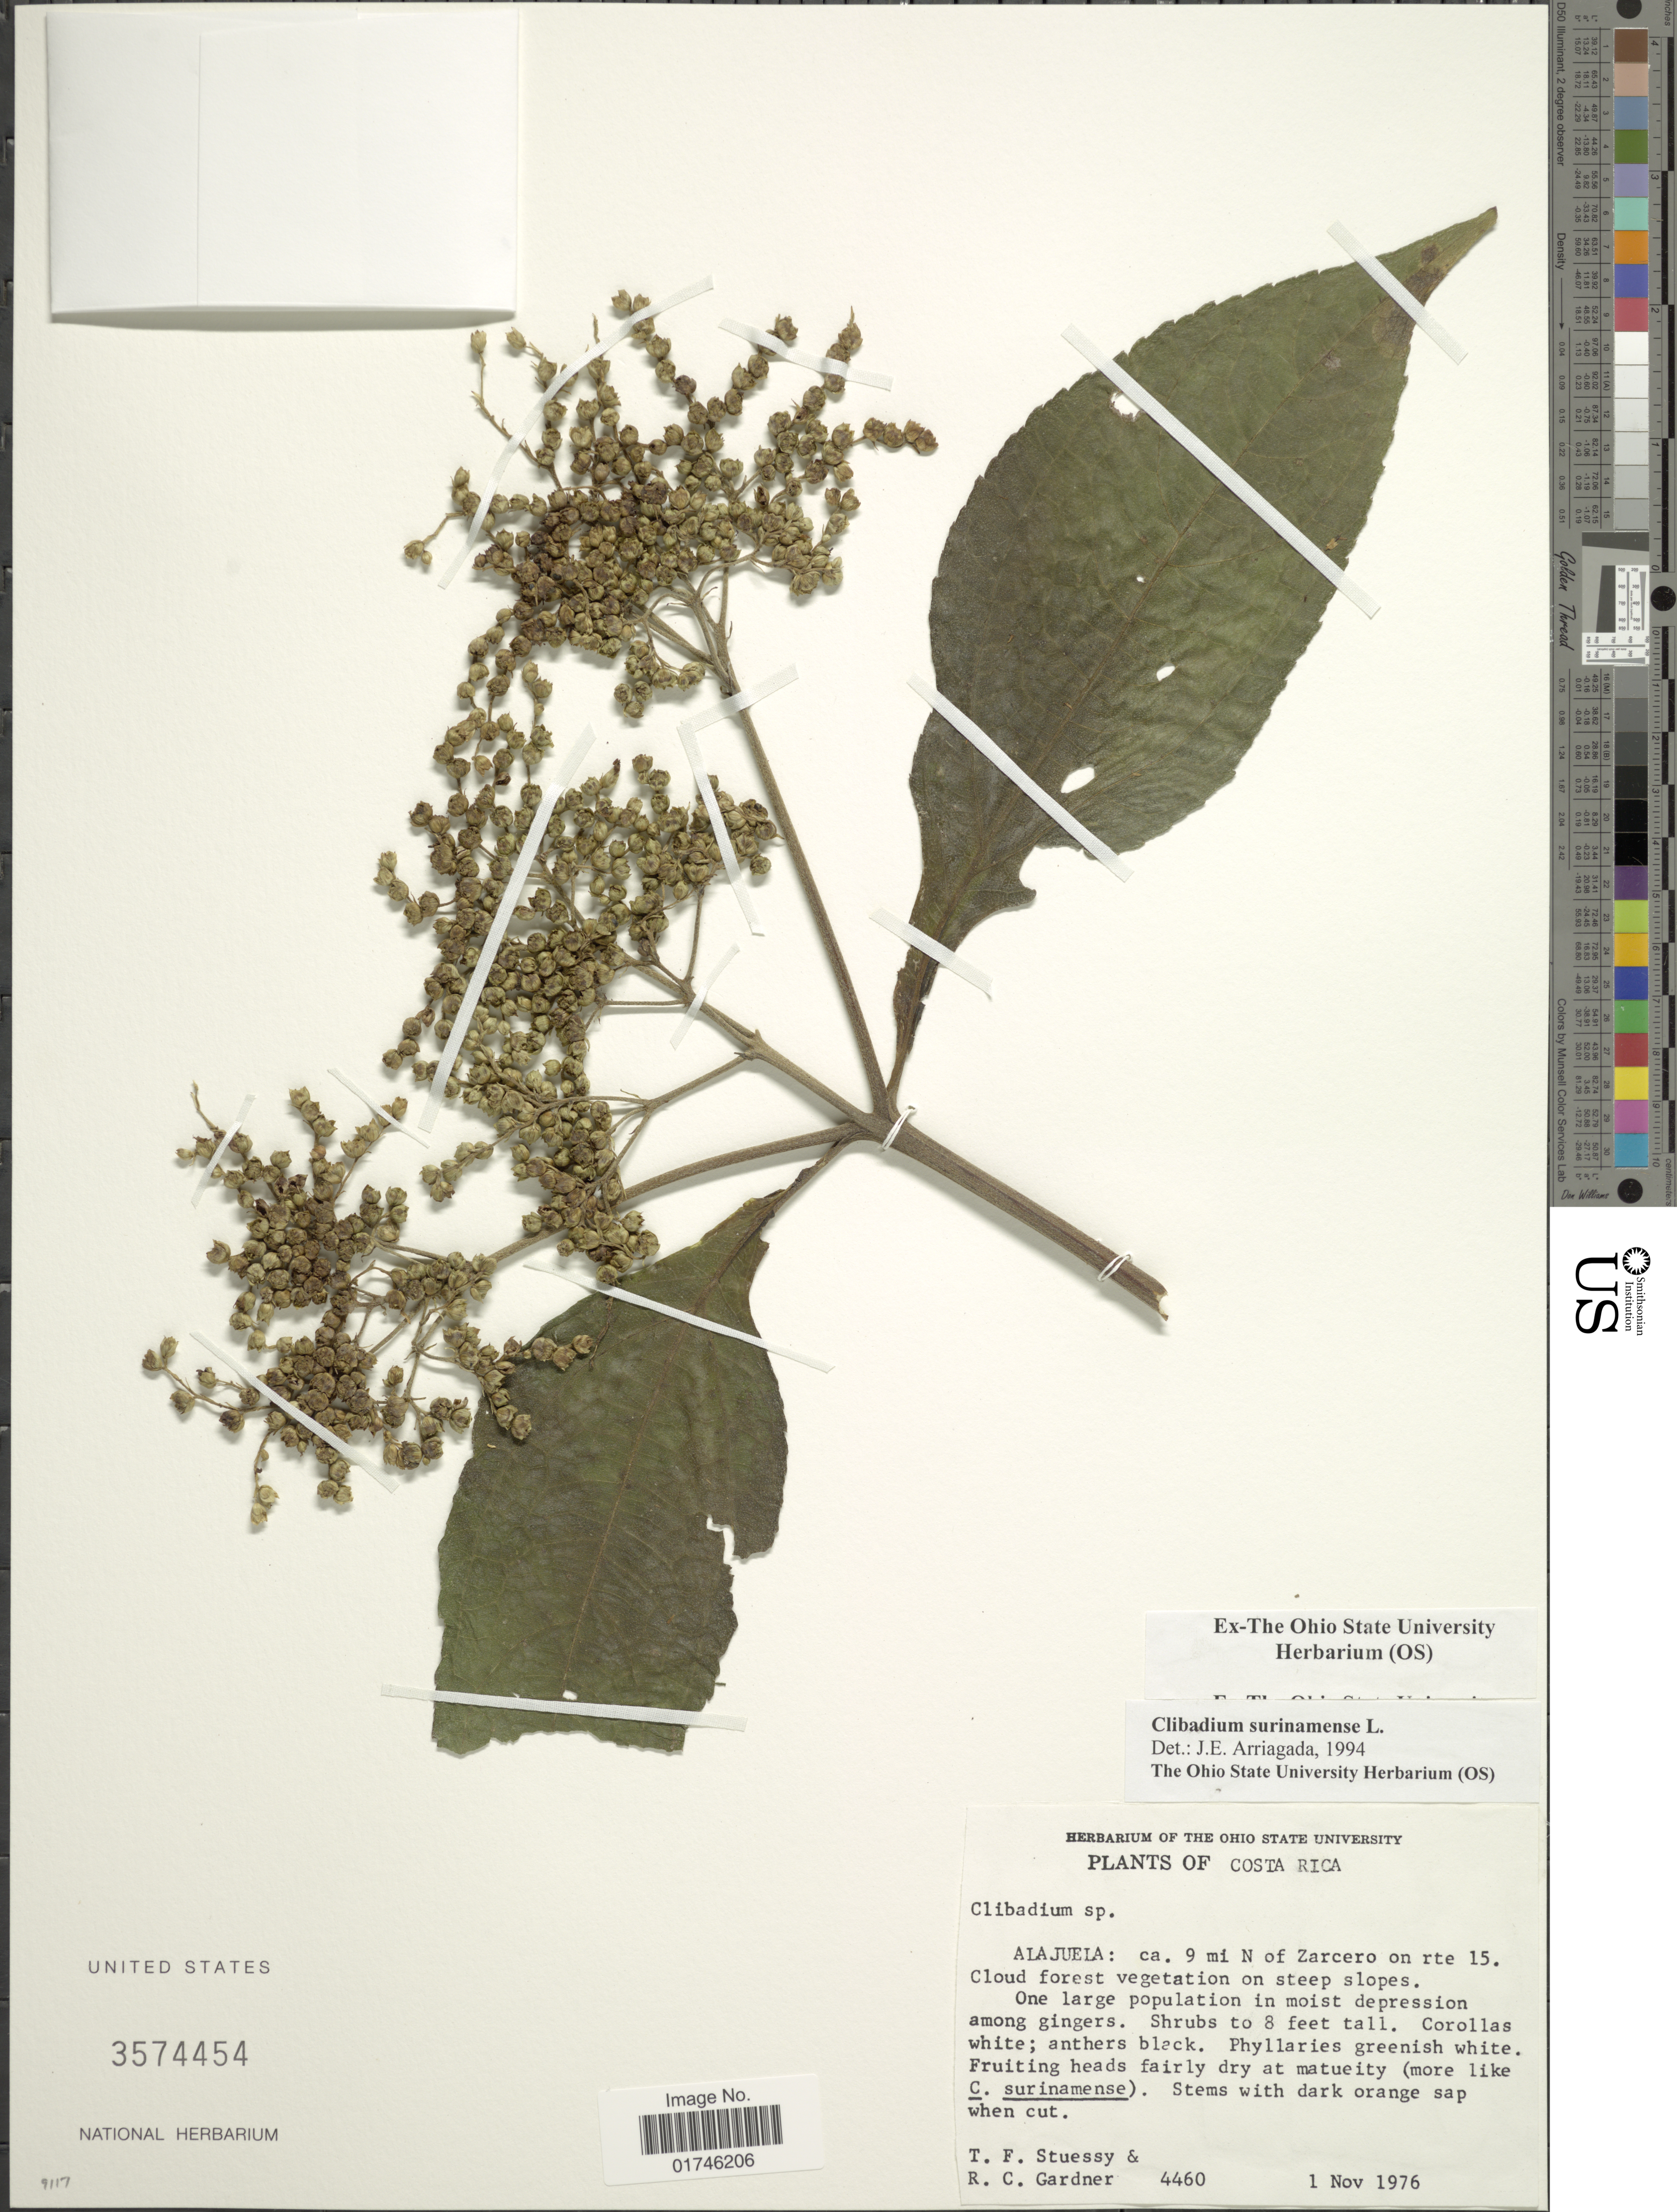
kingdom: Plantae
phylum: Tracheophyta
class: Magnoliopsida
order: Asterales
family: Asteraceae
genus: Clibadium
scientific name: Clibadium surinamense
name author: L.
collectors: T. Stuessy & R. C. Gardner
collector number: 4460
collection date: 1976-11-01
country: Costa Rica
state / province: Alajuela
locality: Alajuela: ca. 9 mi N of Zarcero on rte 15. Cloud forest vegetation on steep slopes.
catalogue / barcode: US 3574454